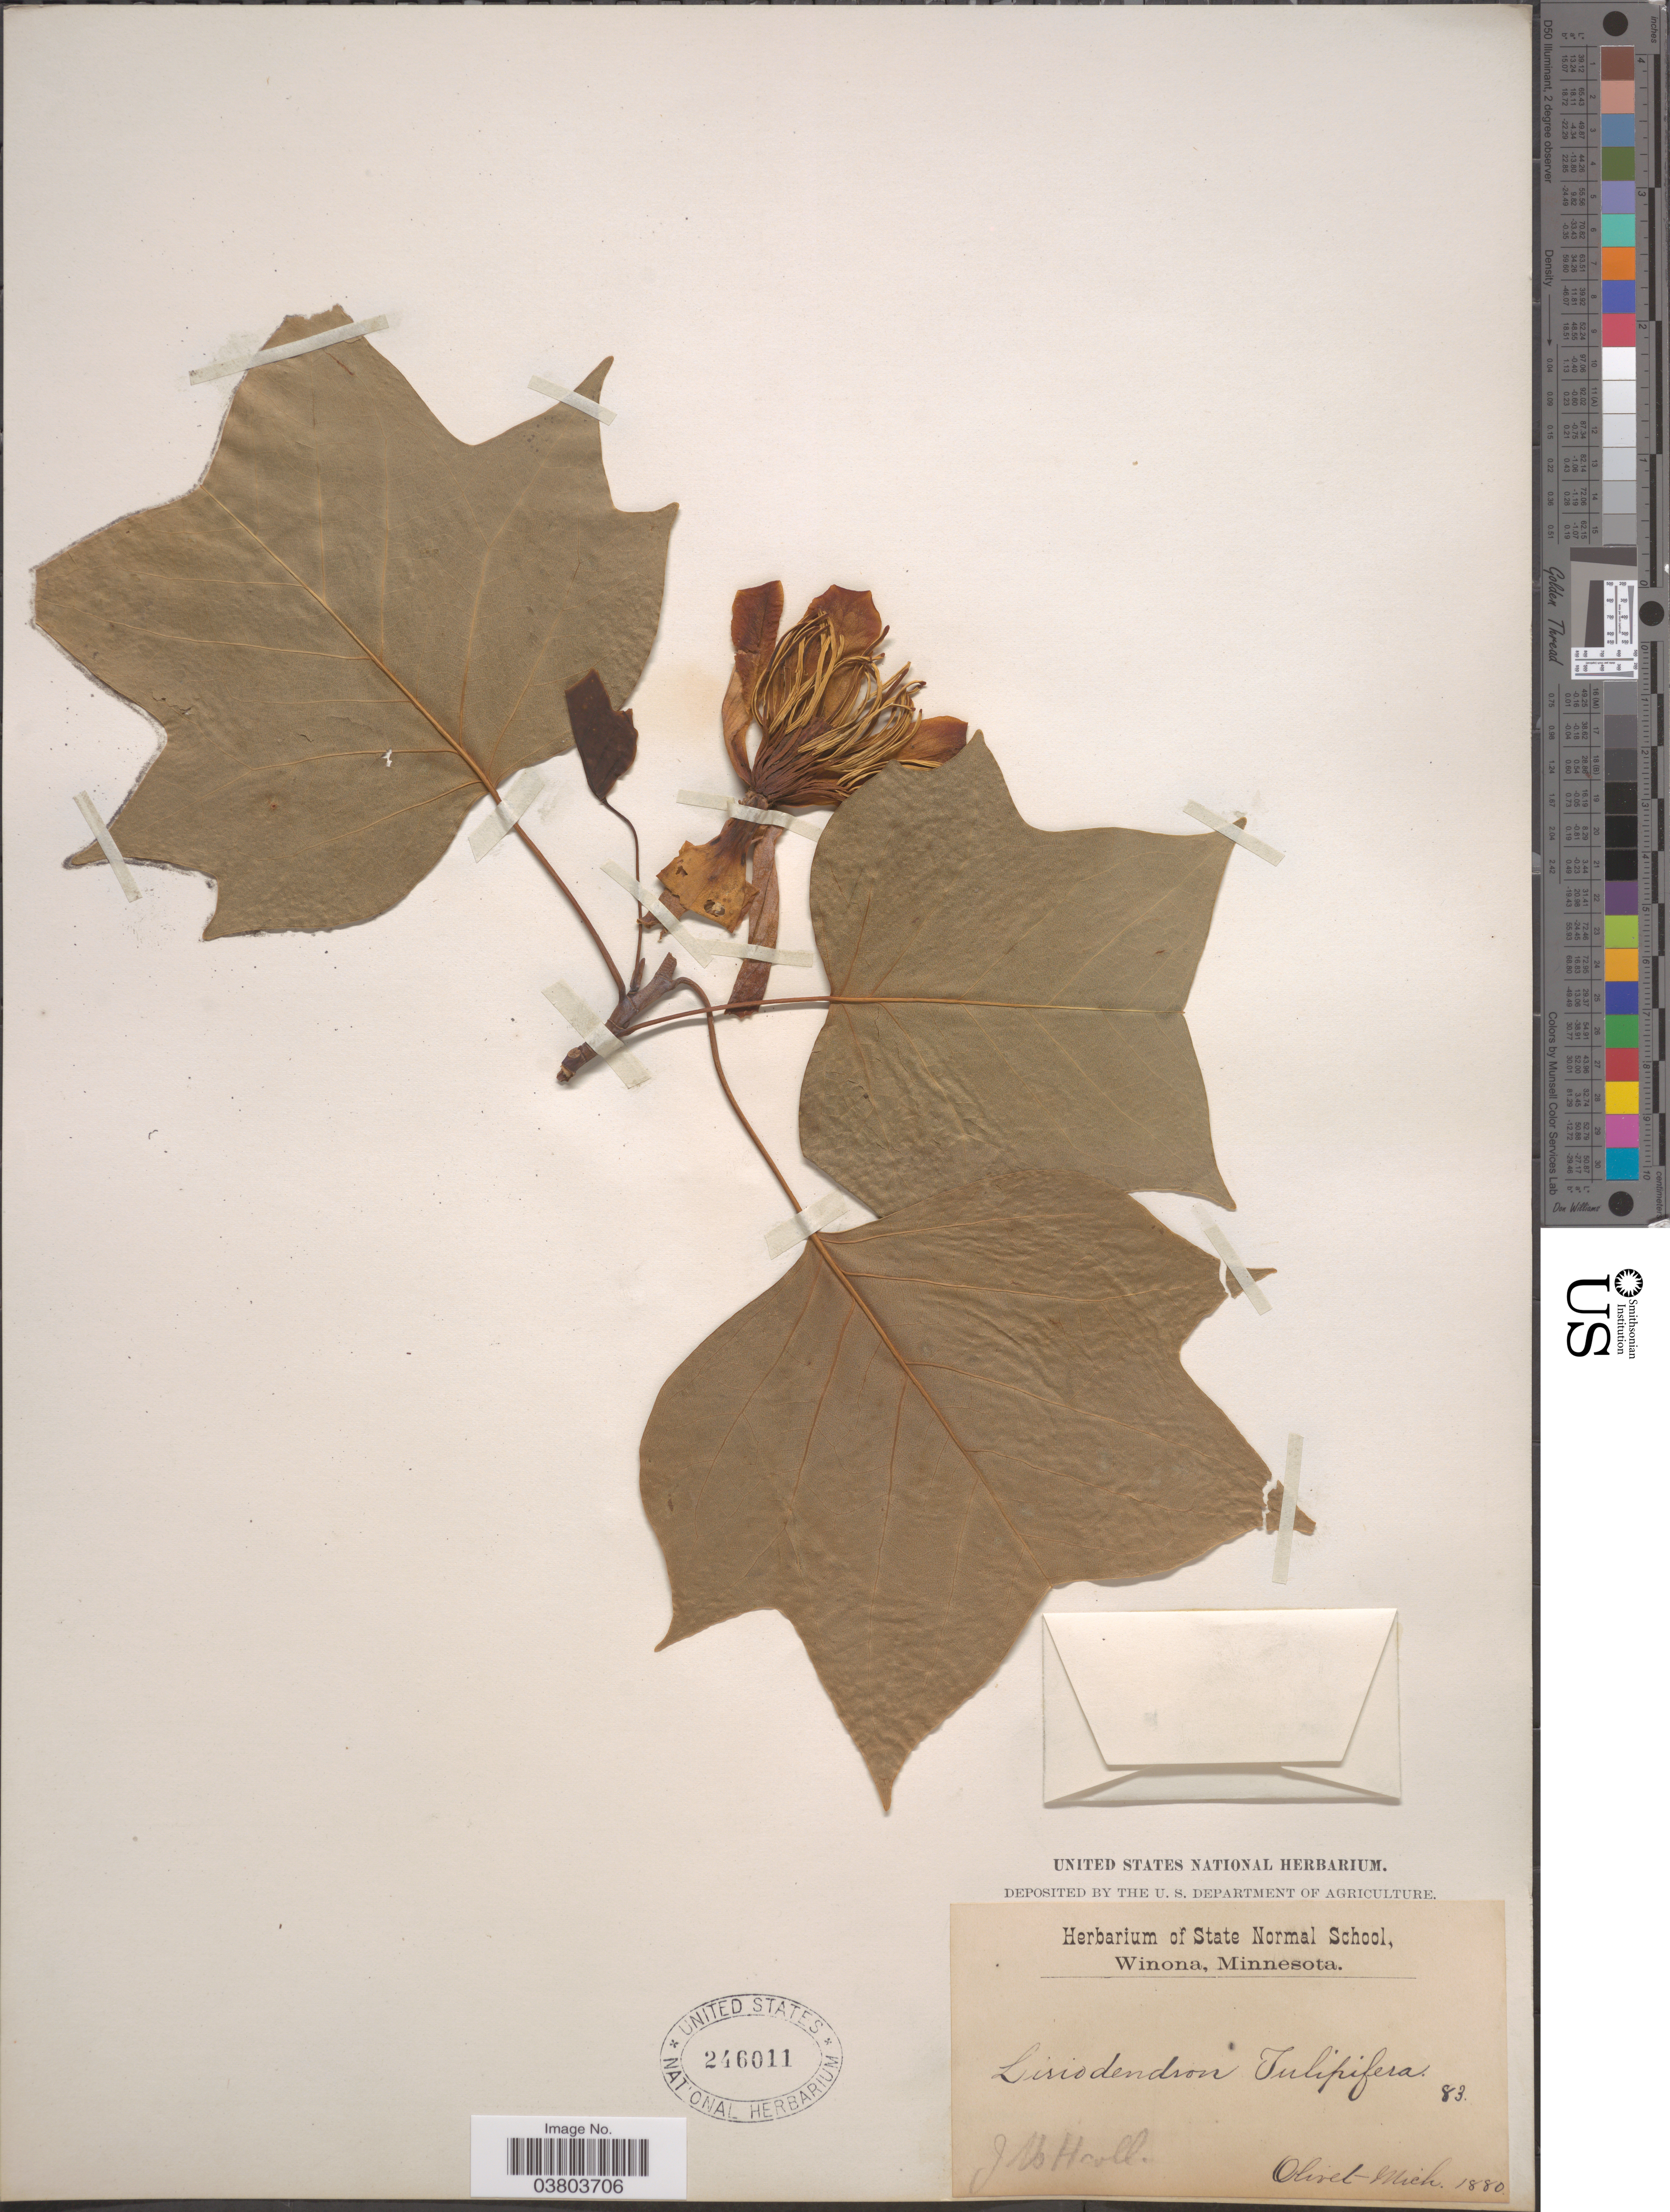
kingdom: Plantae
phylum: Tracheophyta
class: Magnoliopsida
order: Magnoliales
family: Magnoliaceae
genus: Liriodendron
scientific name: Liriodendron tulipifera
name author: L.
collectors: J. M. H.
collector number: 83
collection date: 1880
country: United States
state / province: Michigan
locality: Olivet.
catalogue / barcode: US 246011